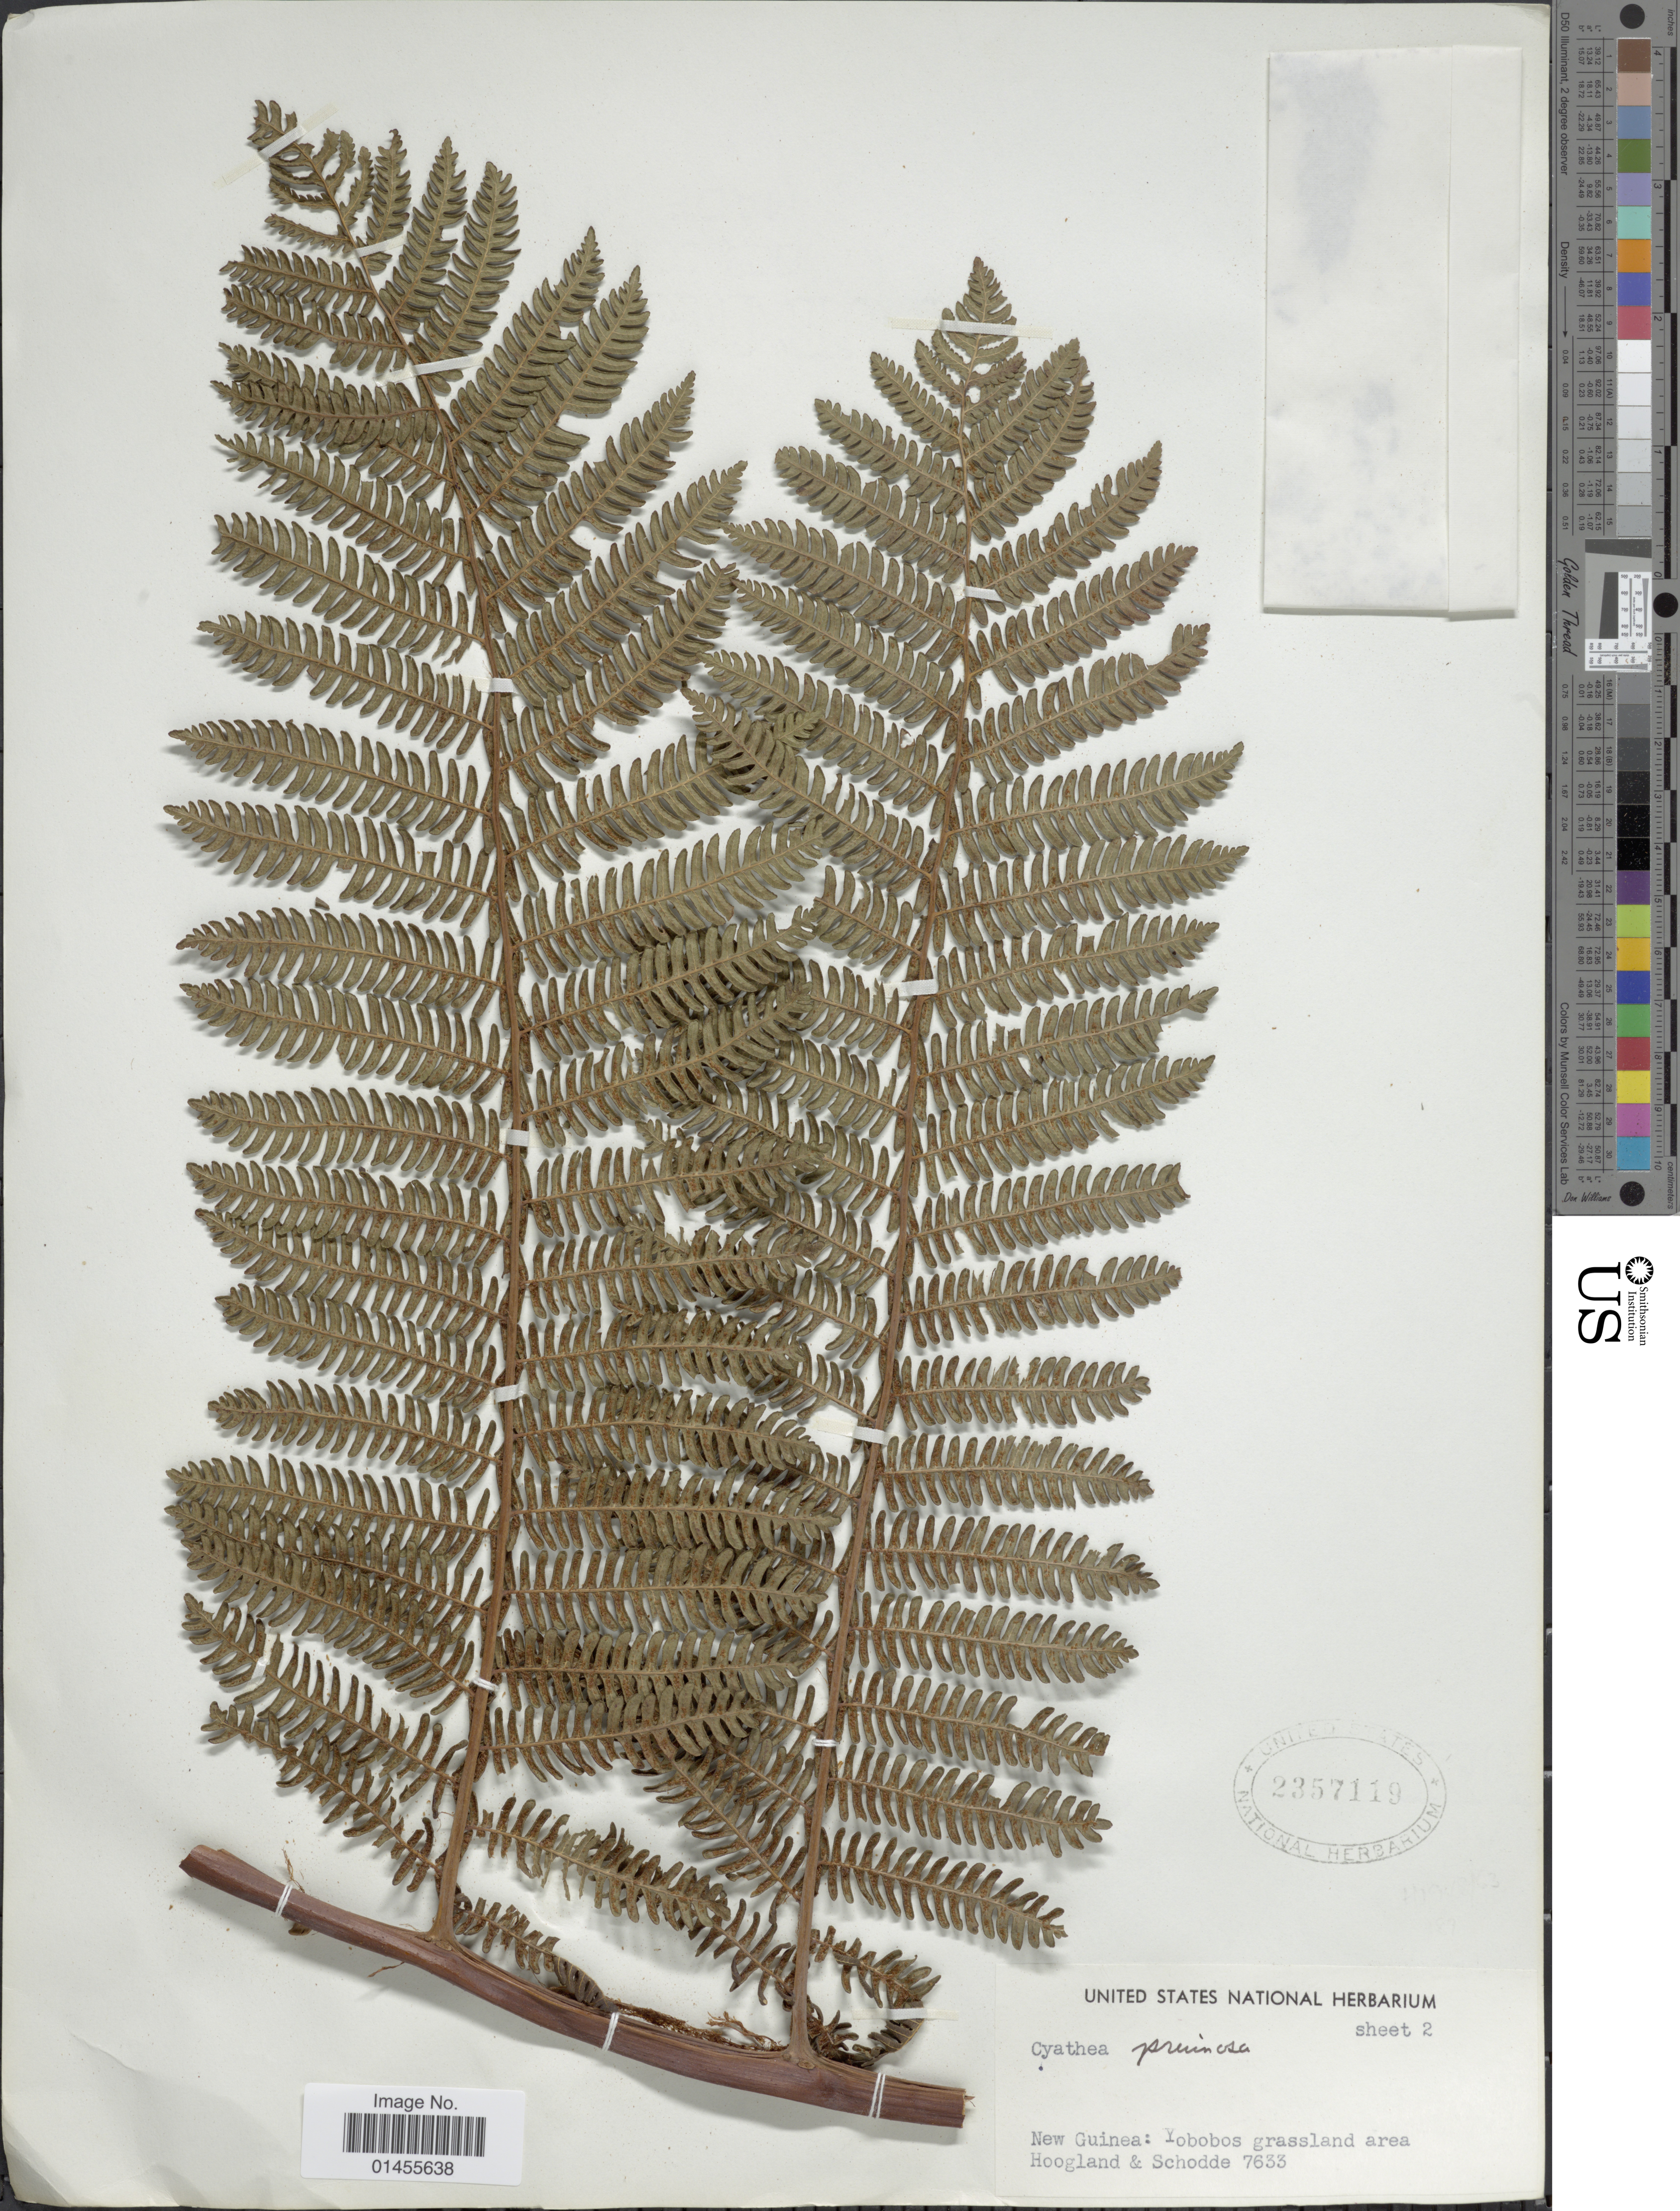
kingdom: Plantae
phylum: Tracheophyta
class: Polypodiopsida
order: Cyatheales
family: Cyatheaceae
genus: Alsophila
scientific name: Alsophila pruinosa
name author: (Rosenst.) R.M. Tryon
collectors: R. D. Hoogland & R. Schodde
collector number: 7633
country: Papua New Guinea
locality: New Guinea: Yobobos grassland area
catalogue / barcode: US 2357119